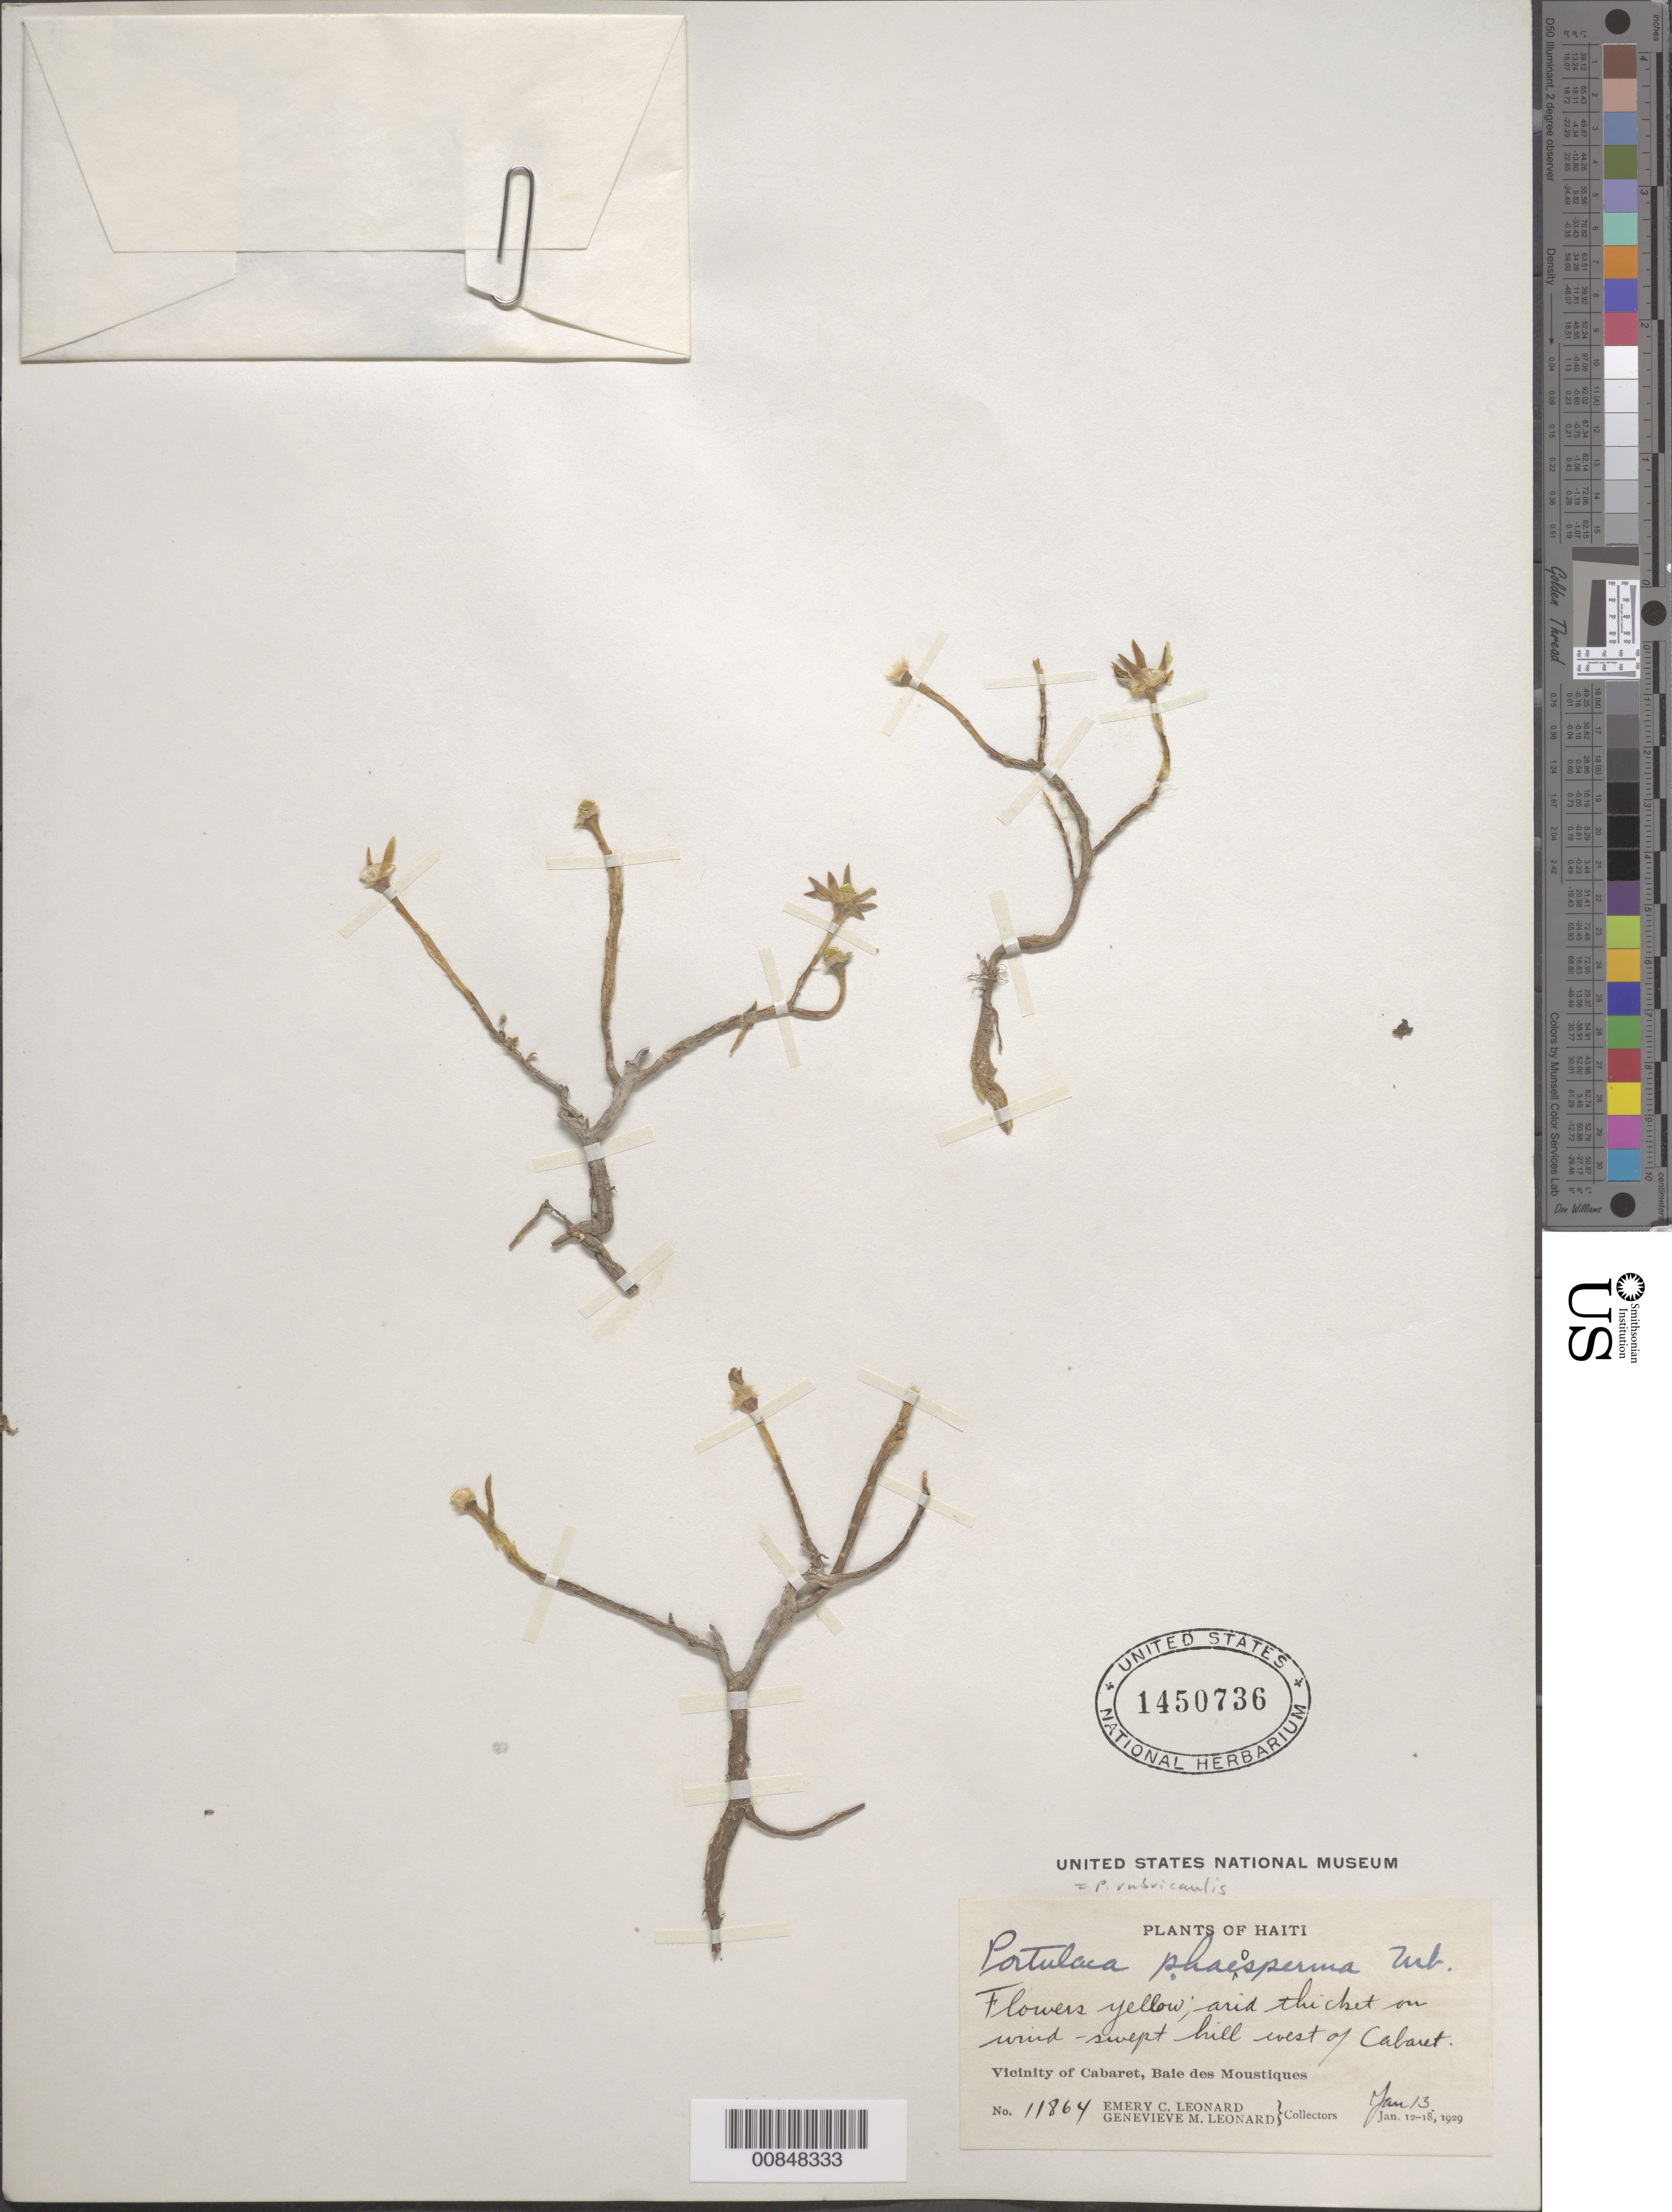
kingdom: Plantae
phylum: Tracheophyta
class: Magnoliopsida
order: Caryophyllales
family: Portulacaceae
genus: Portulaca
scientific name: Portulaca rubricaulis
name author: Kunth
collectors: E. C. Leonard & G. M. Leonard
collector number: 11864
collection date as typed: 13 Jan 1929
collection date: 1929-01-13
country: Haiti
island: Hispaniola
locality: Vicinity of Cabaret, Baie des Moustiques. West of Cabaret.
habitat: Arid thickets on wind-swept hill.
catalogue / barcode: US 1450736